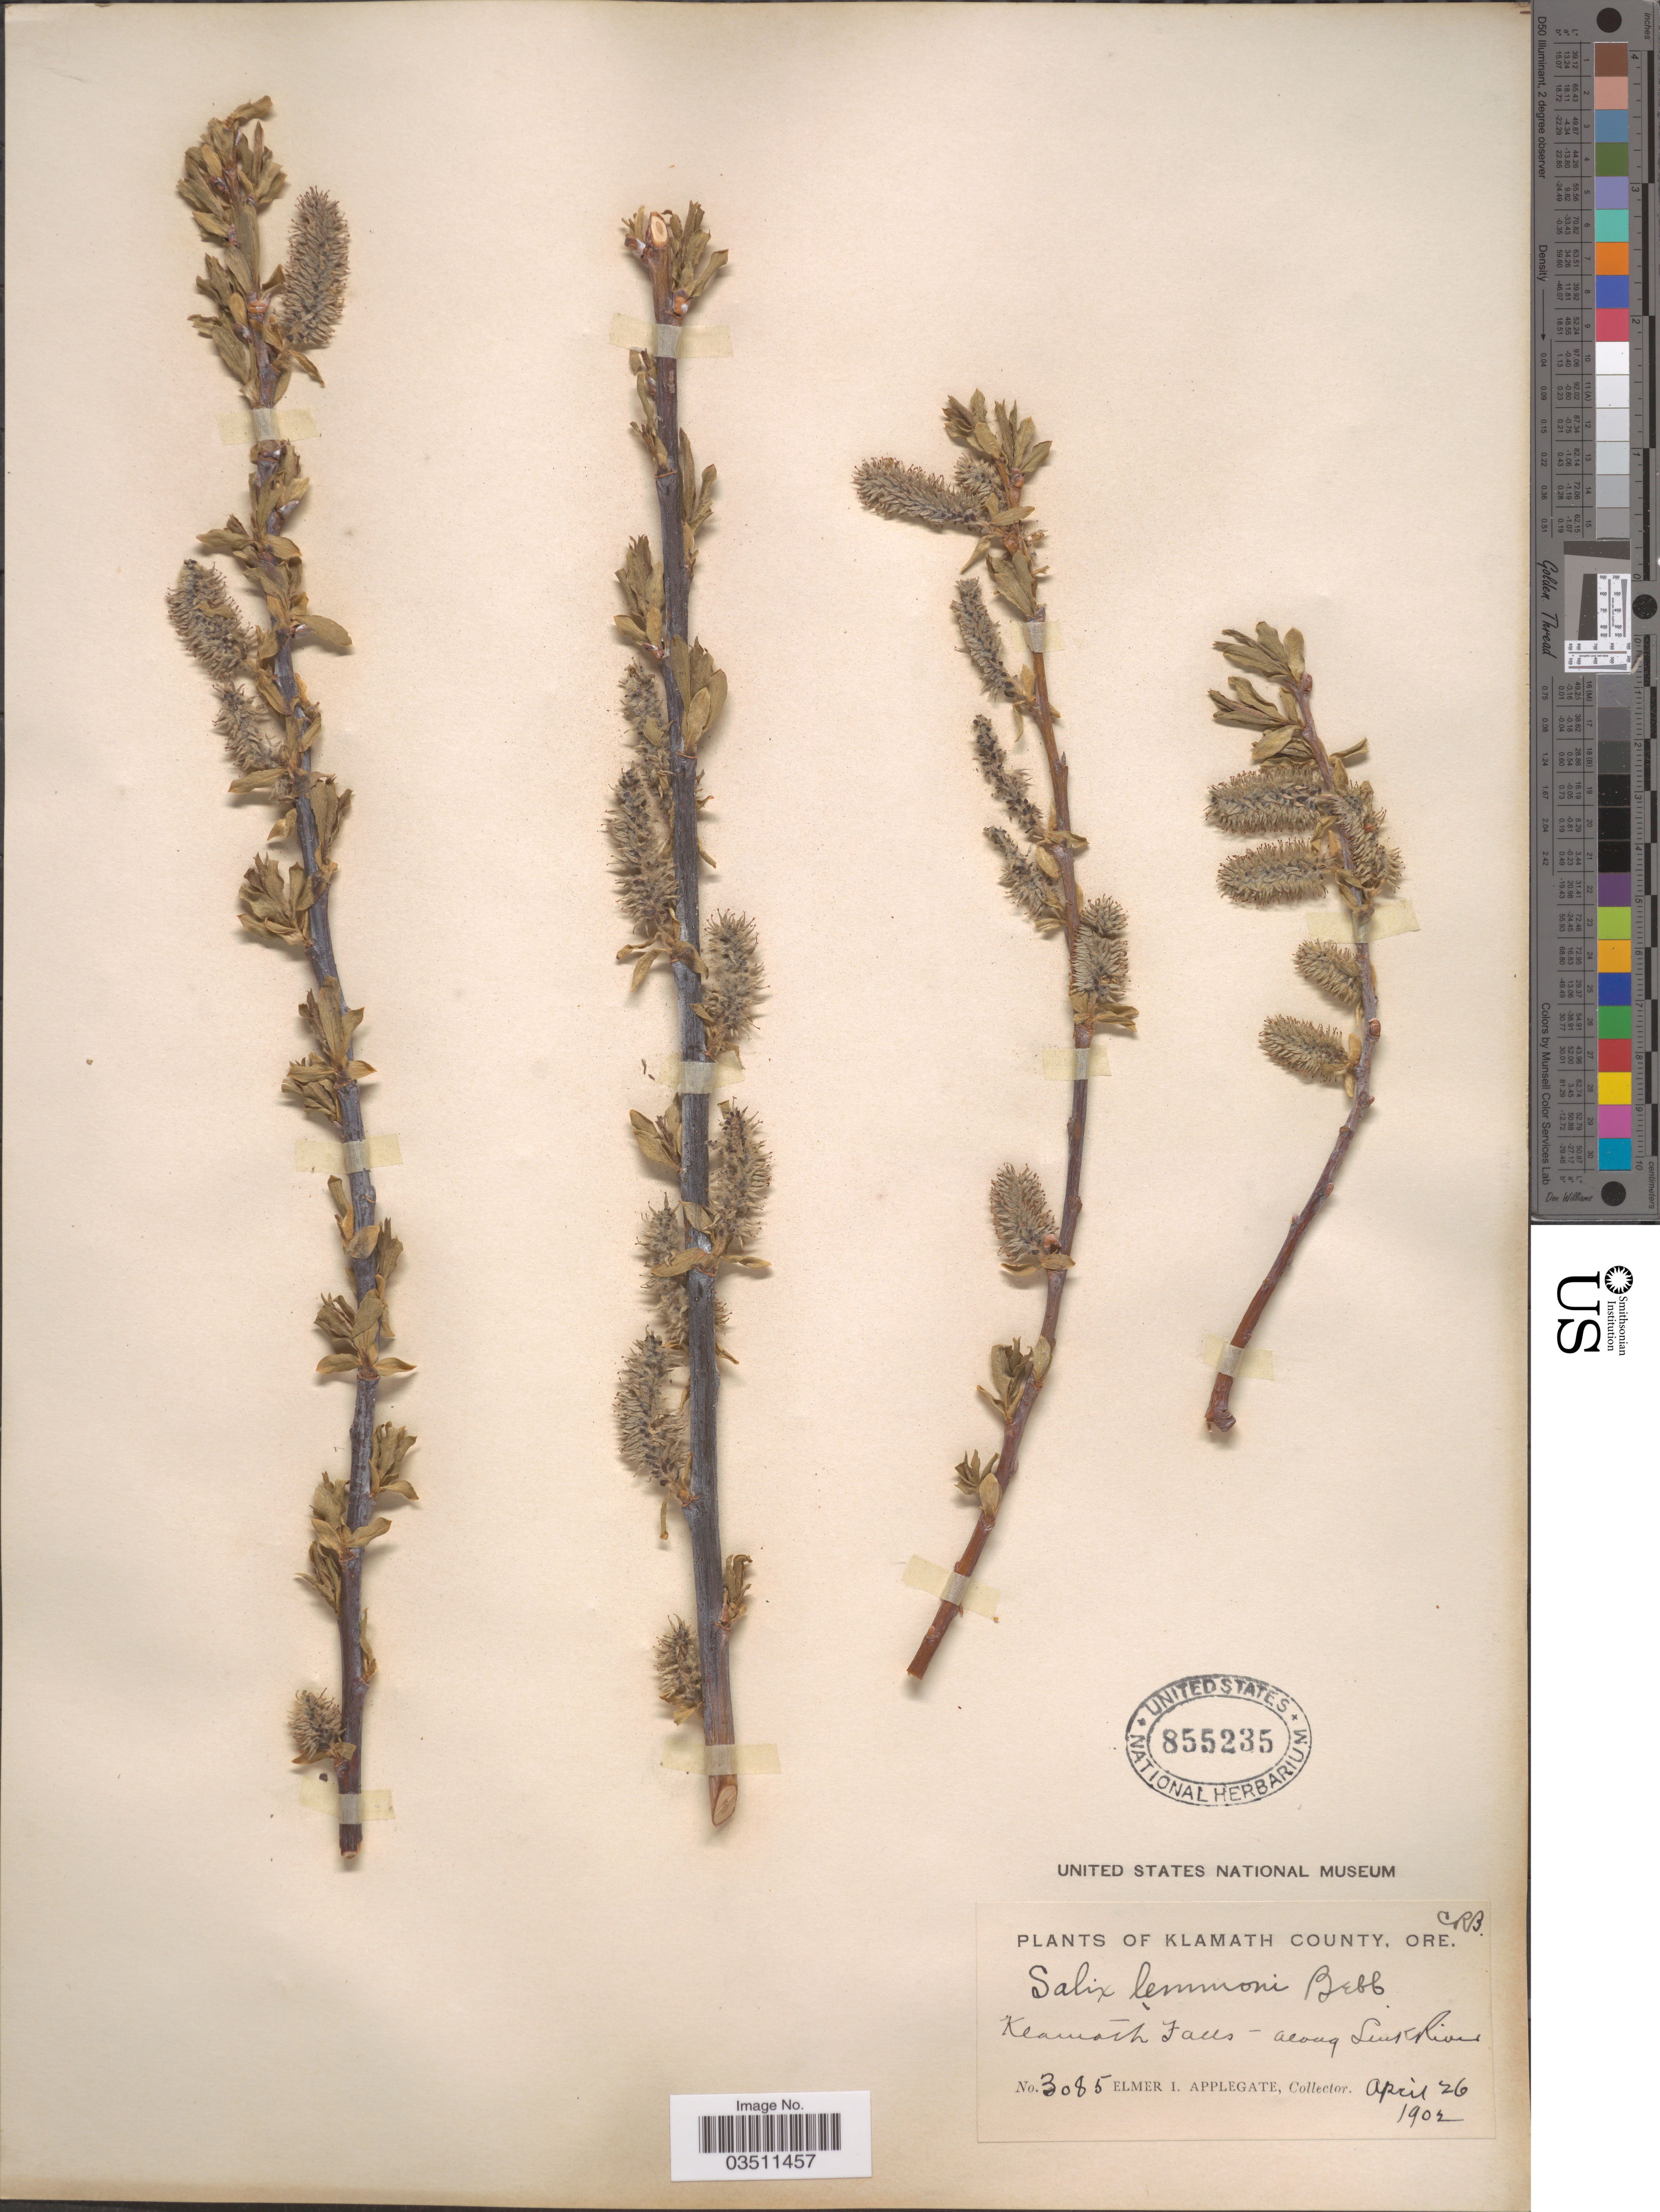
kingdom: Plantae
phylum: Tracheophyta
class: Magnoliopsida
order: Malpighiales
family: Salicaceae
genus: Salix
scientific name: Salix lemmonii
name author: Bebb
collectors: E. I. Applegate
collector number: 3085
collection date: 1902-04-26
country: United States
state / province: Oregon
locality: Klamath County, Klamath Falls - along Link River.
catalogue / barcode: US 855235